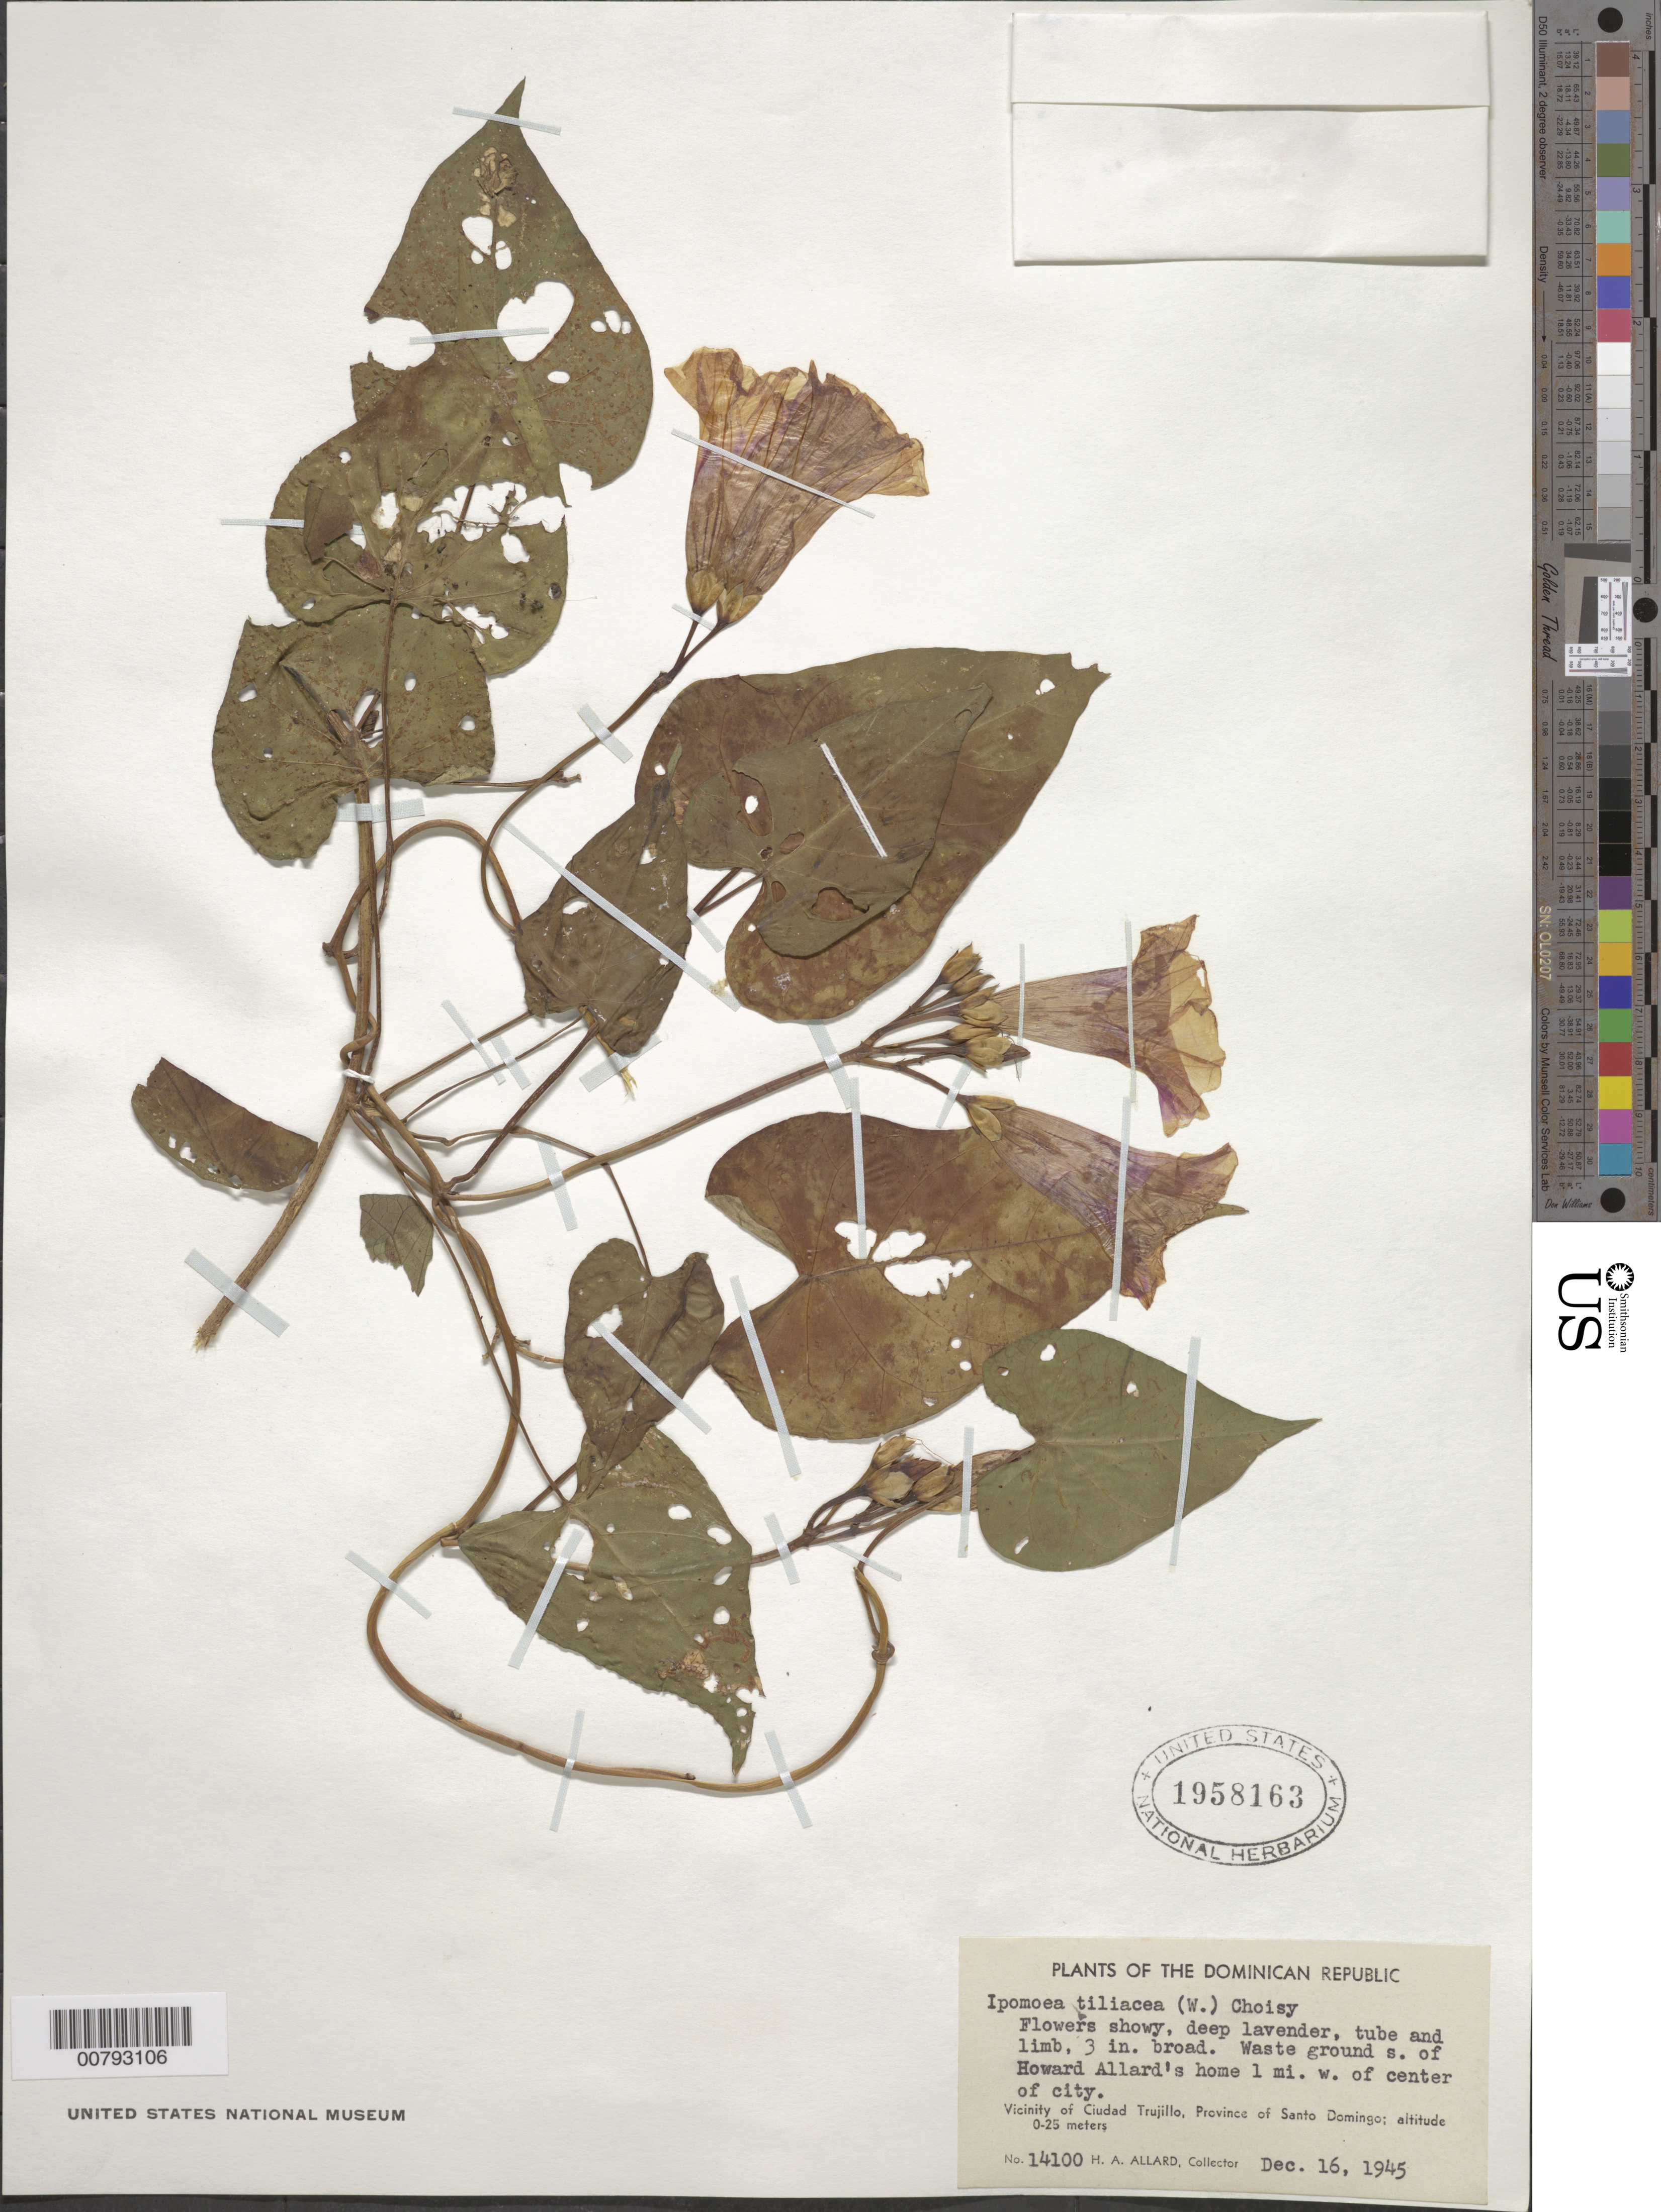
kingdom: Plantae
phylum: Tracheophyta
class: Magnoliopsida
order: Solanales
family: Convolvulaceae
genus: Ipomoea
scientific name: Ipomoea tiliacea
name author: (Willd.) Choisy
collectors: H. A. Allard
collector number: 14100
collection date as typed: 16 Dec 1945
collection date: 1945-12-16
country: Dominican Republic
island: Hispaniola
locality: Province of Santo Domingo, vicinity of Ciudad Trujillo, wasteground south of Howard Allard's home, 1 mile W. of center of city.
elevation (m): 0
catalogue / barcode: US 1958163